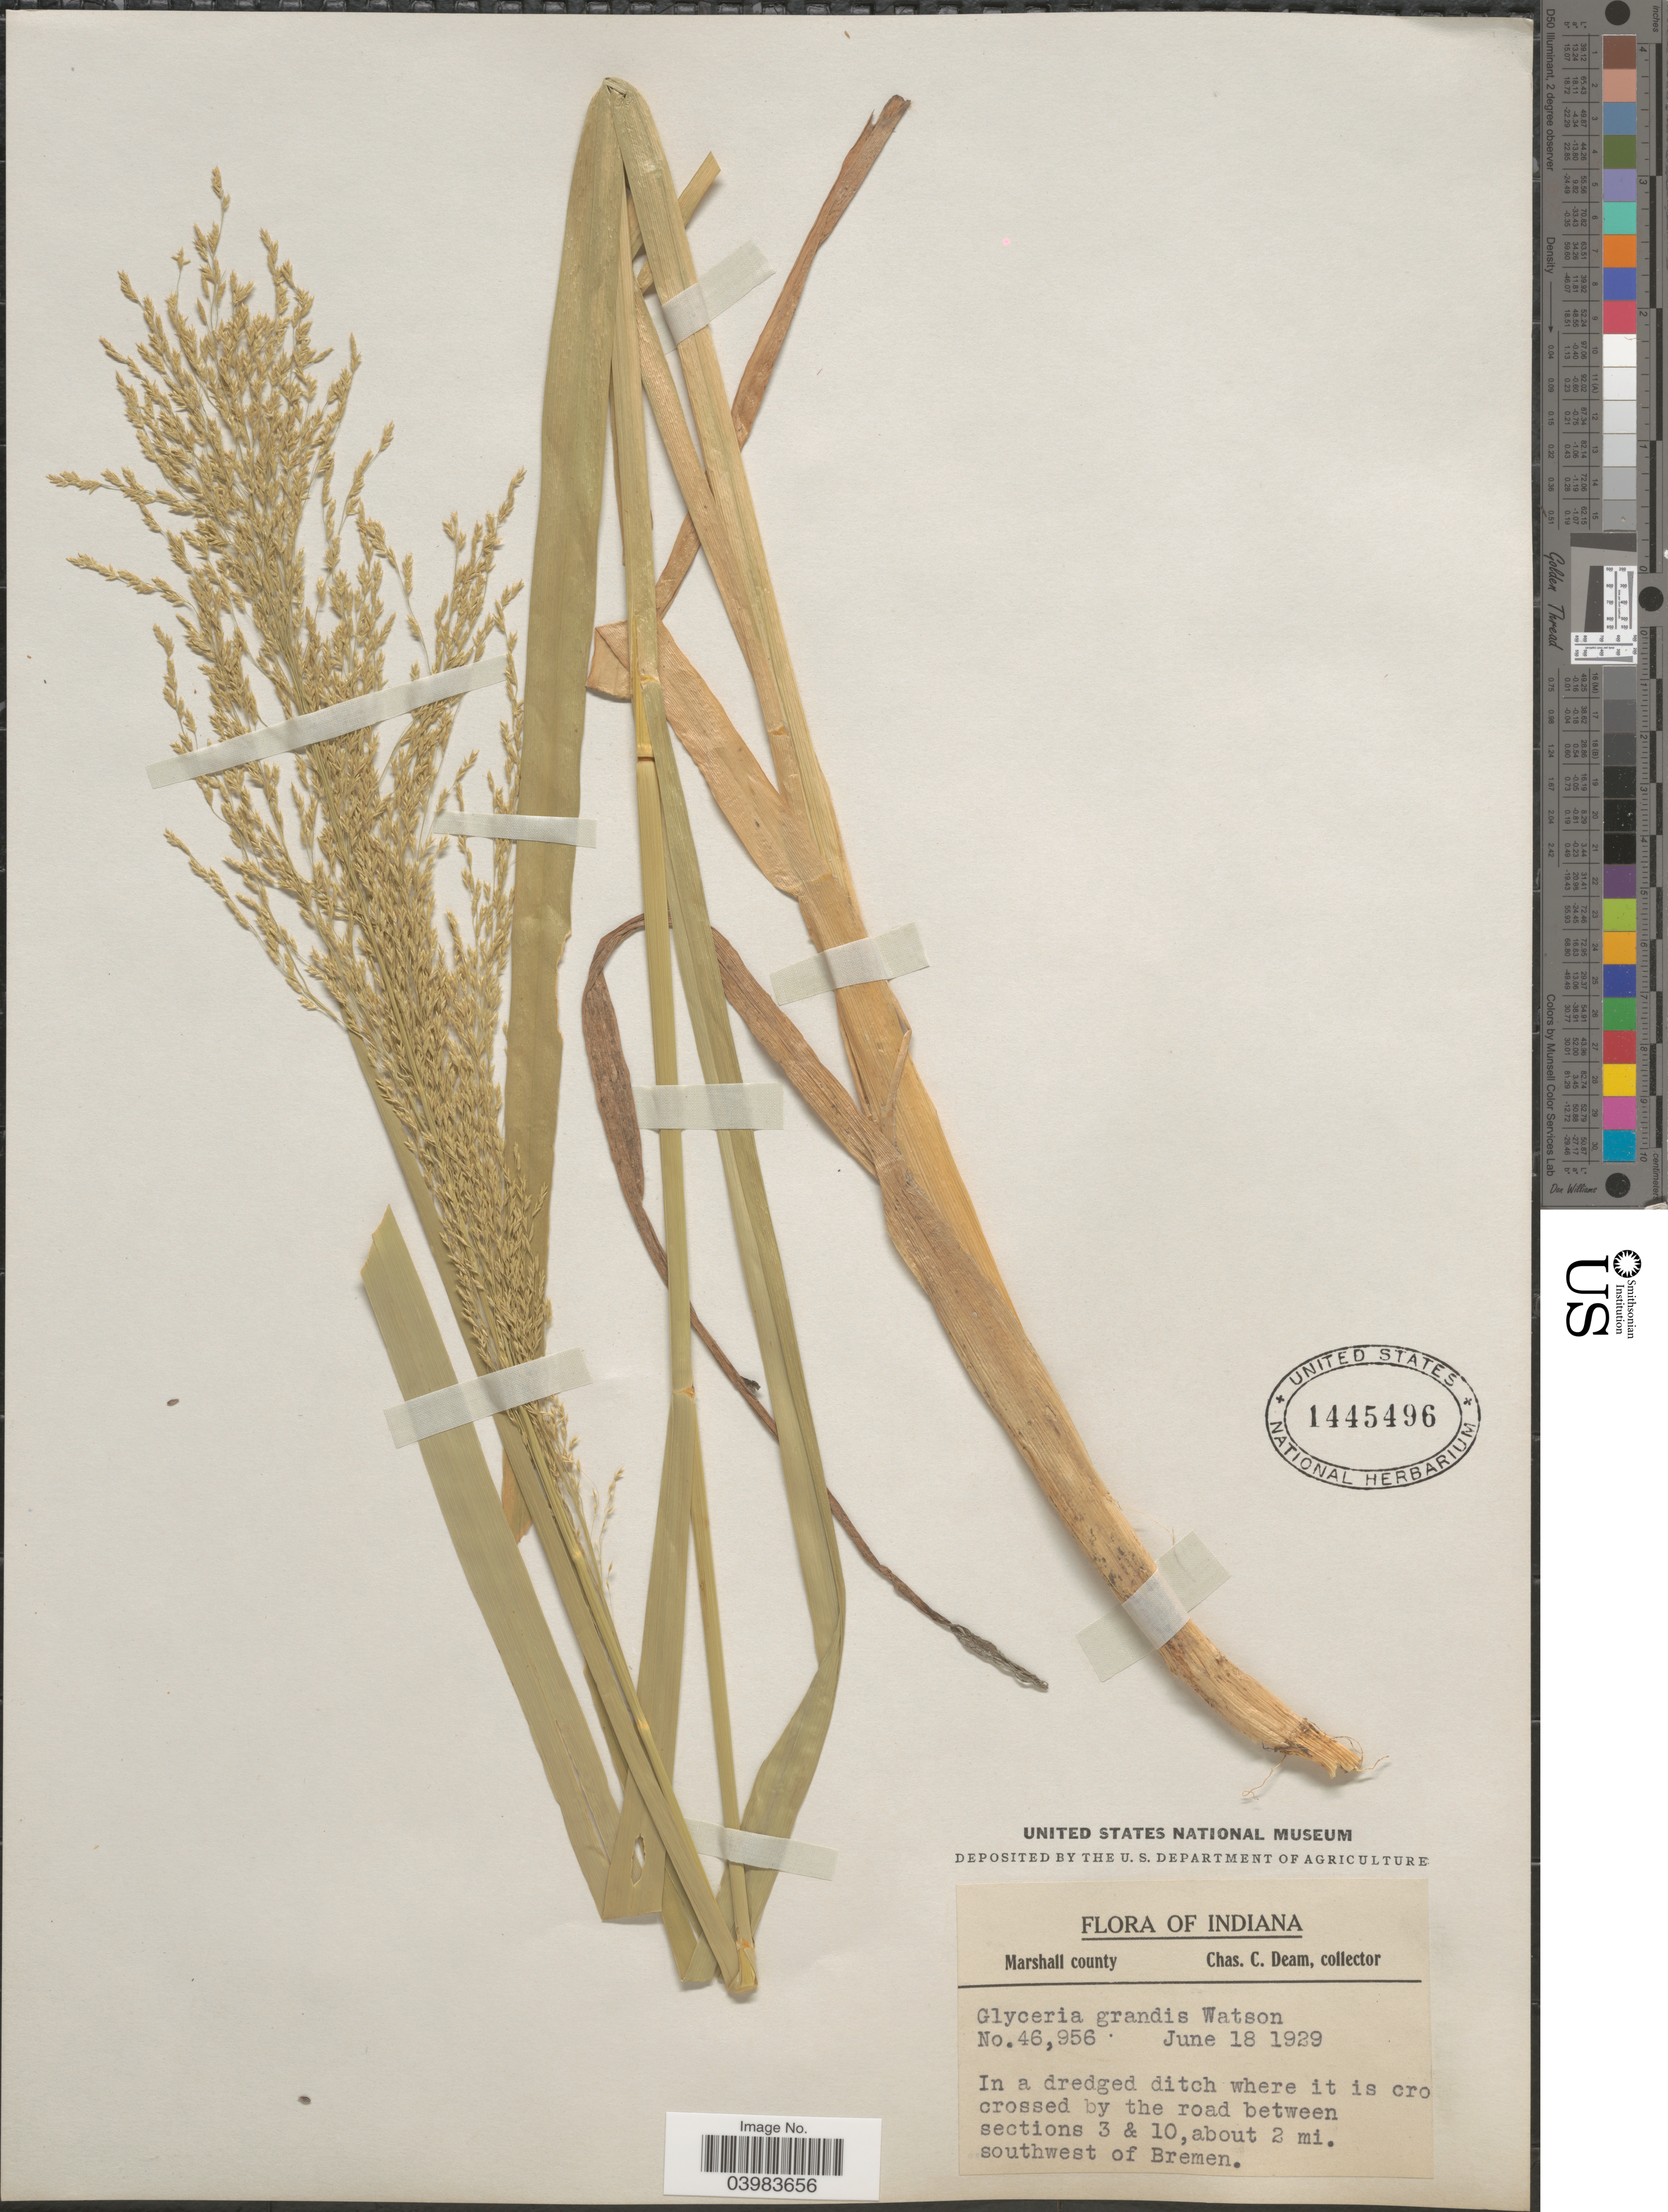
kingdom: Plantae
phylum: Tracheophyta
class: Liliopsida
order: Poales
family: Poaceae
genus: Glyceria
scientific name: Glyceria grandis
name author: S. Watson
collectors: C. C. Deam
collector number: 46956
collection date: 1929-06-18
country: United States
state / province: Indiana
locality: Marshall county. In a dredged ditch where it is crossed by the road between sections 3 & 10, about 2 mi. southwest of Bremen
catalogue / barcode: US 1445496